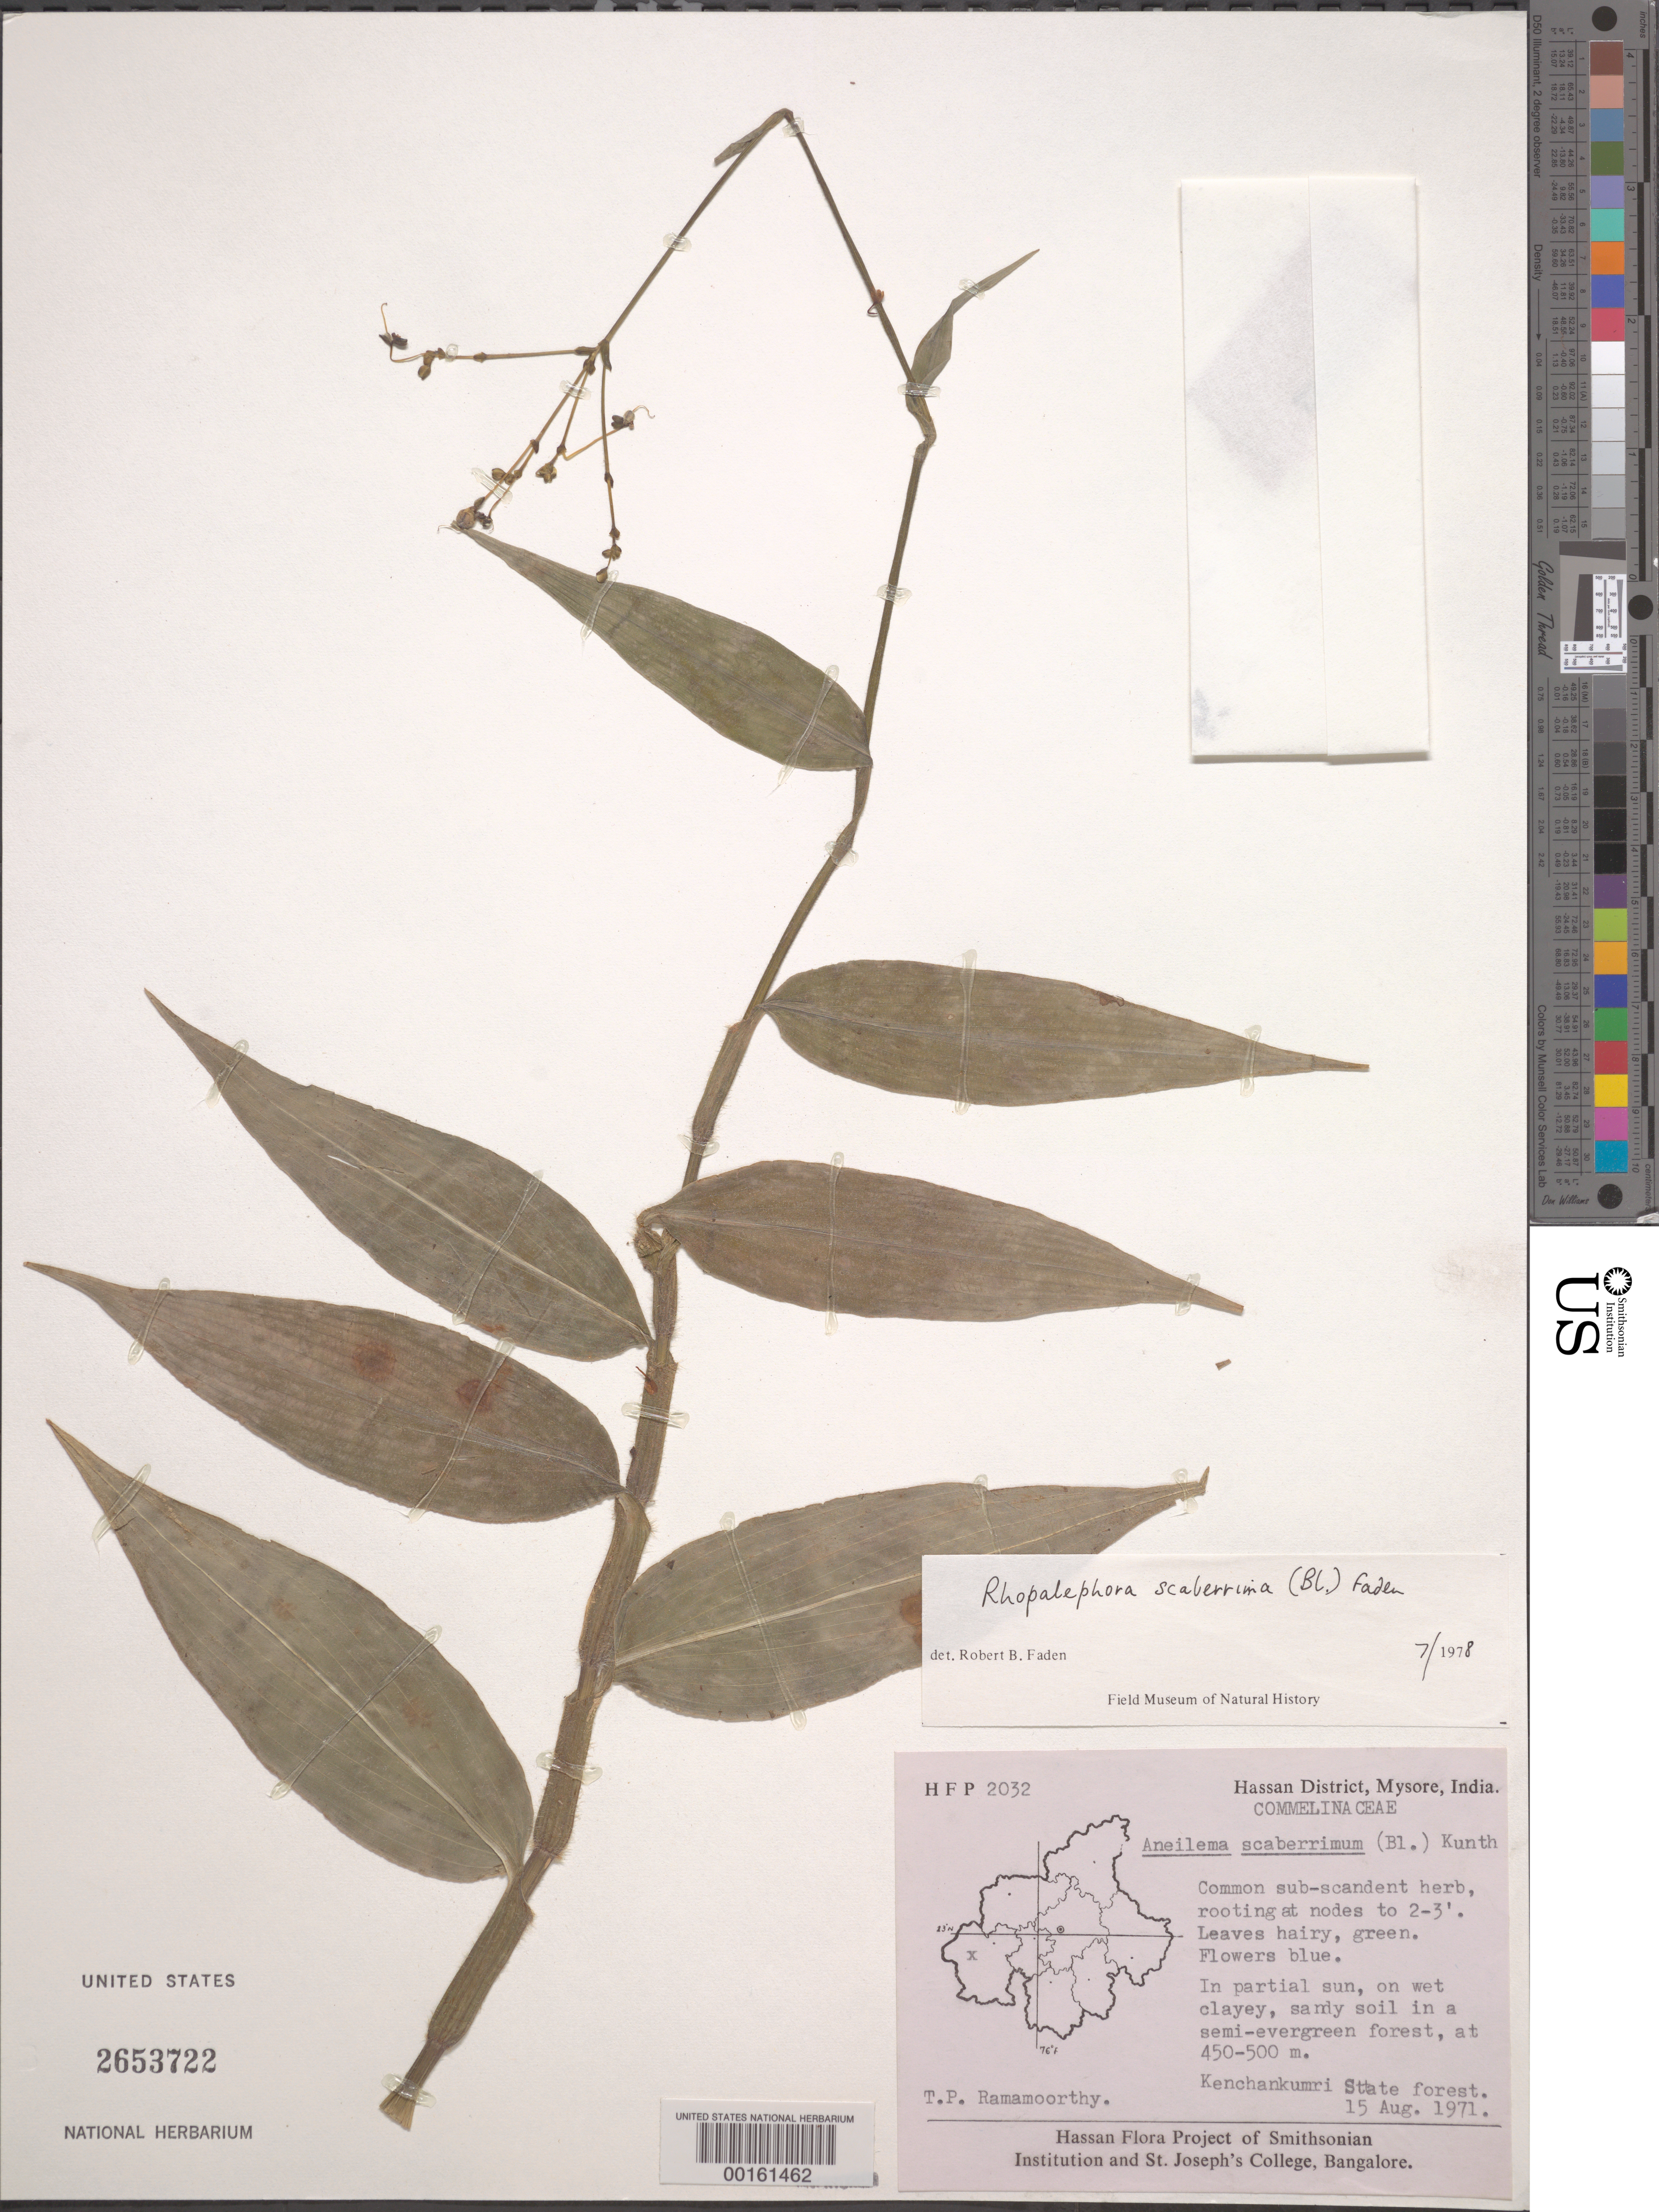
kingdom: Plantae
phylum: Tracheophyta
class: Liliopsida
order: Commelinales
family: Commelinaceae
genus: Rhopalephora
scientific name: Rhopalephora scaberrima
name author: (Blume) Faden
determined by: Faden, Robert B., (US), Smithsonian Institution - National Museum of Natural History (UNITED STATES)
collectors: T. P. Ramamoorthy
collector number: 2032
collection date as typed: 15 Aug 1971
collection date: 1971-08-15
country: India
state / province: Karnataka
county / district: Hassan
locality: Kenchankumri state forest, mysore state [mysore state = karnataka.]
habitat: Wet clay soil in partial sun, semi-evergreen forest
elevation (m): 450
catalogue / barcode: US 2653722